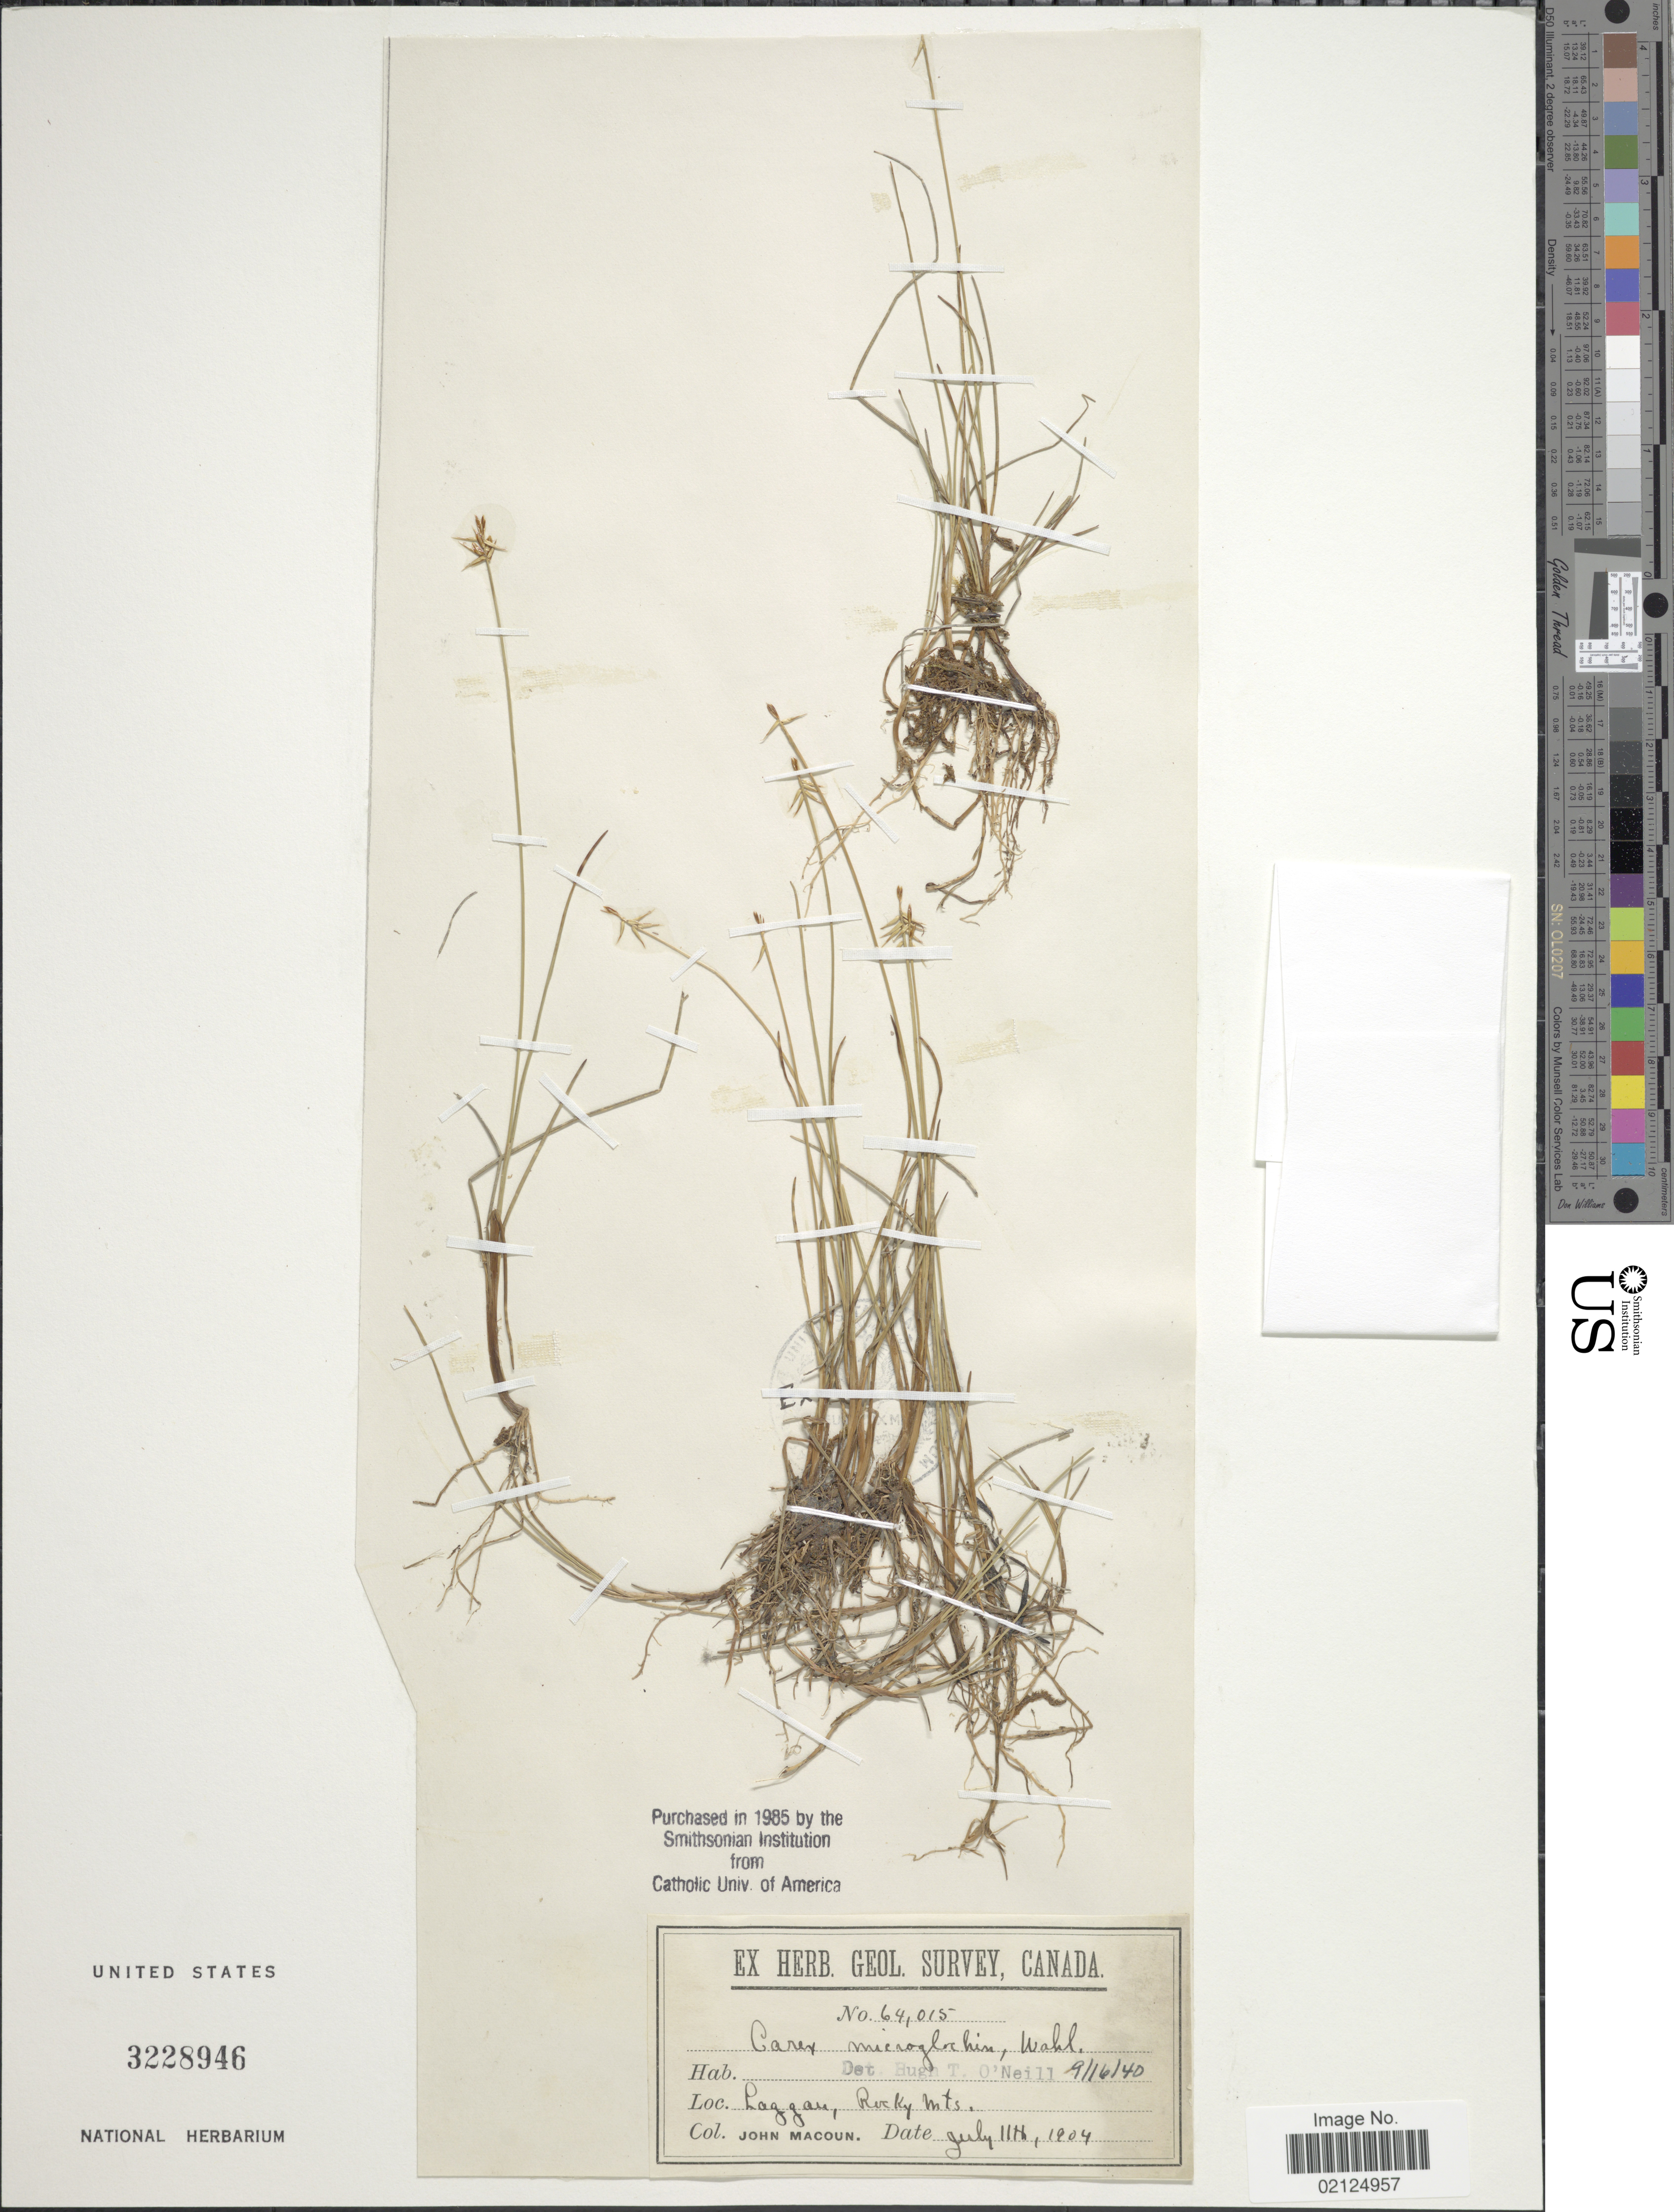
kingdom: Plantae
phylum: Tracheophyta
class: Liliopsida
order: Poales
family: Cyperaceae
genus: Carex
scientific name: Carex microglochin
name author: Wahlenb.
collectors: J. Macoun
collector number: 64015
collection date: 1904-07-11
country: Canada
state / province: Alberta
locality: Laggan, Rocky Mts.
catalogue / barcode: US 3228946